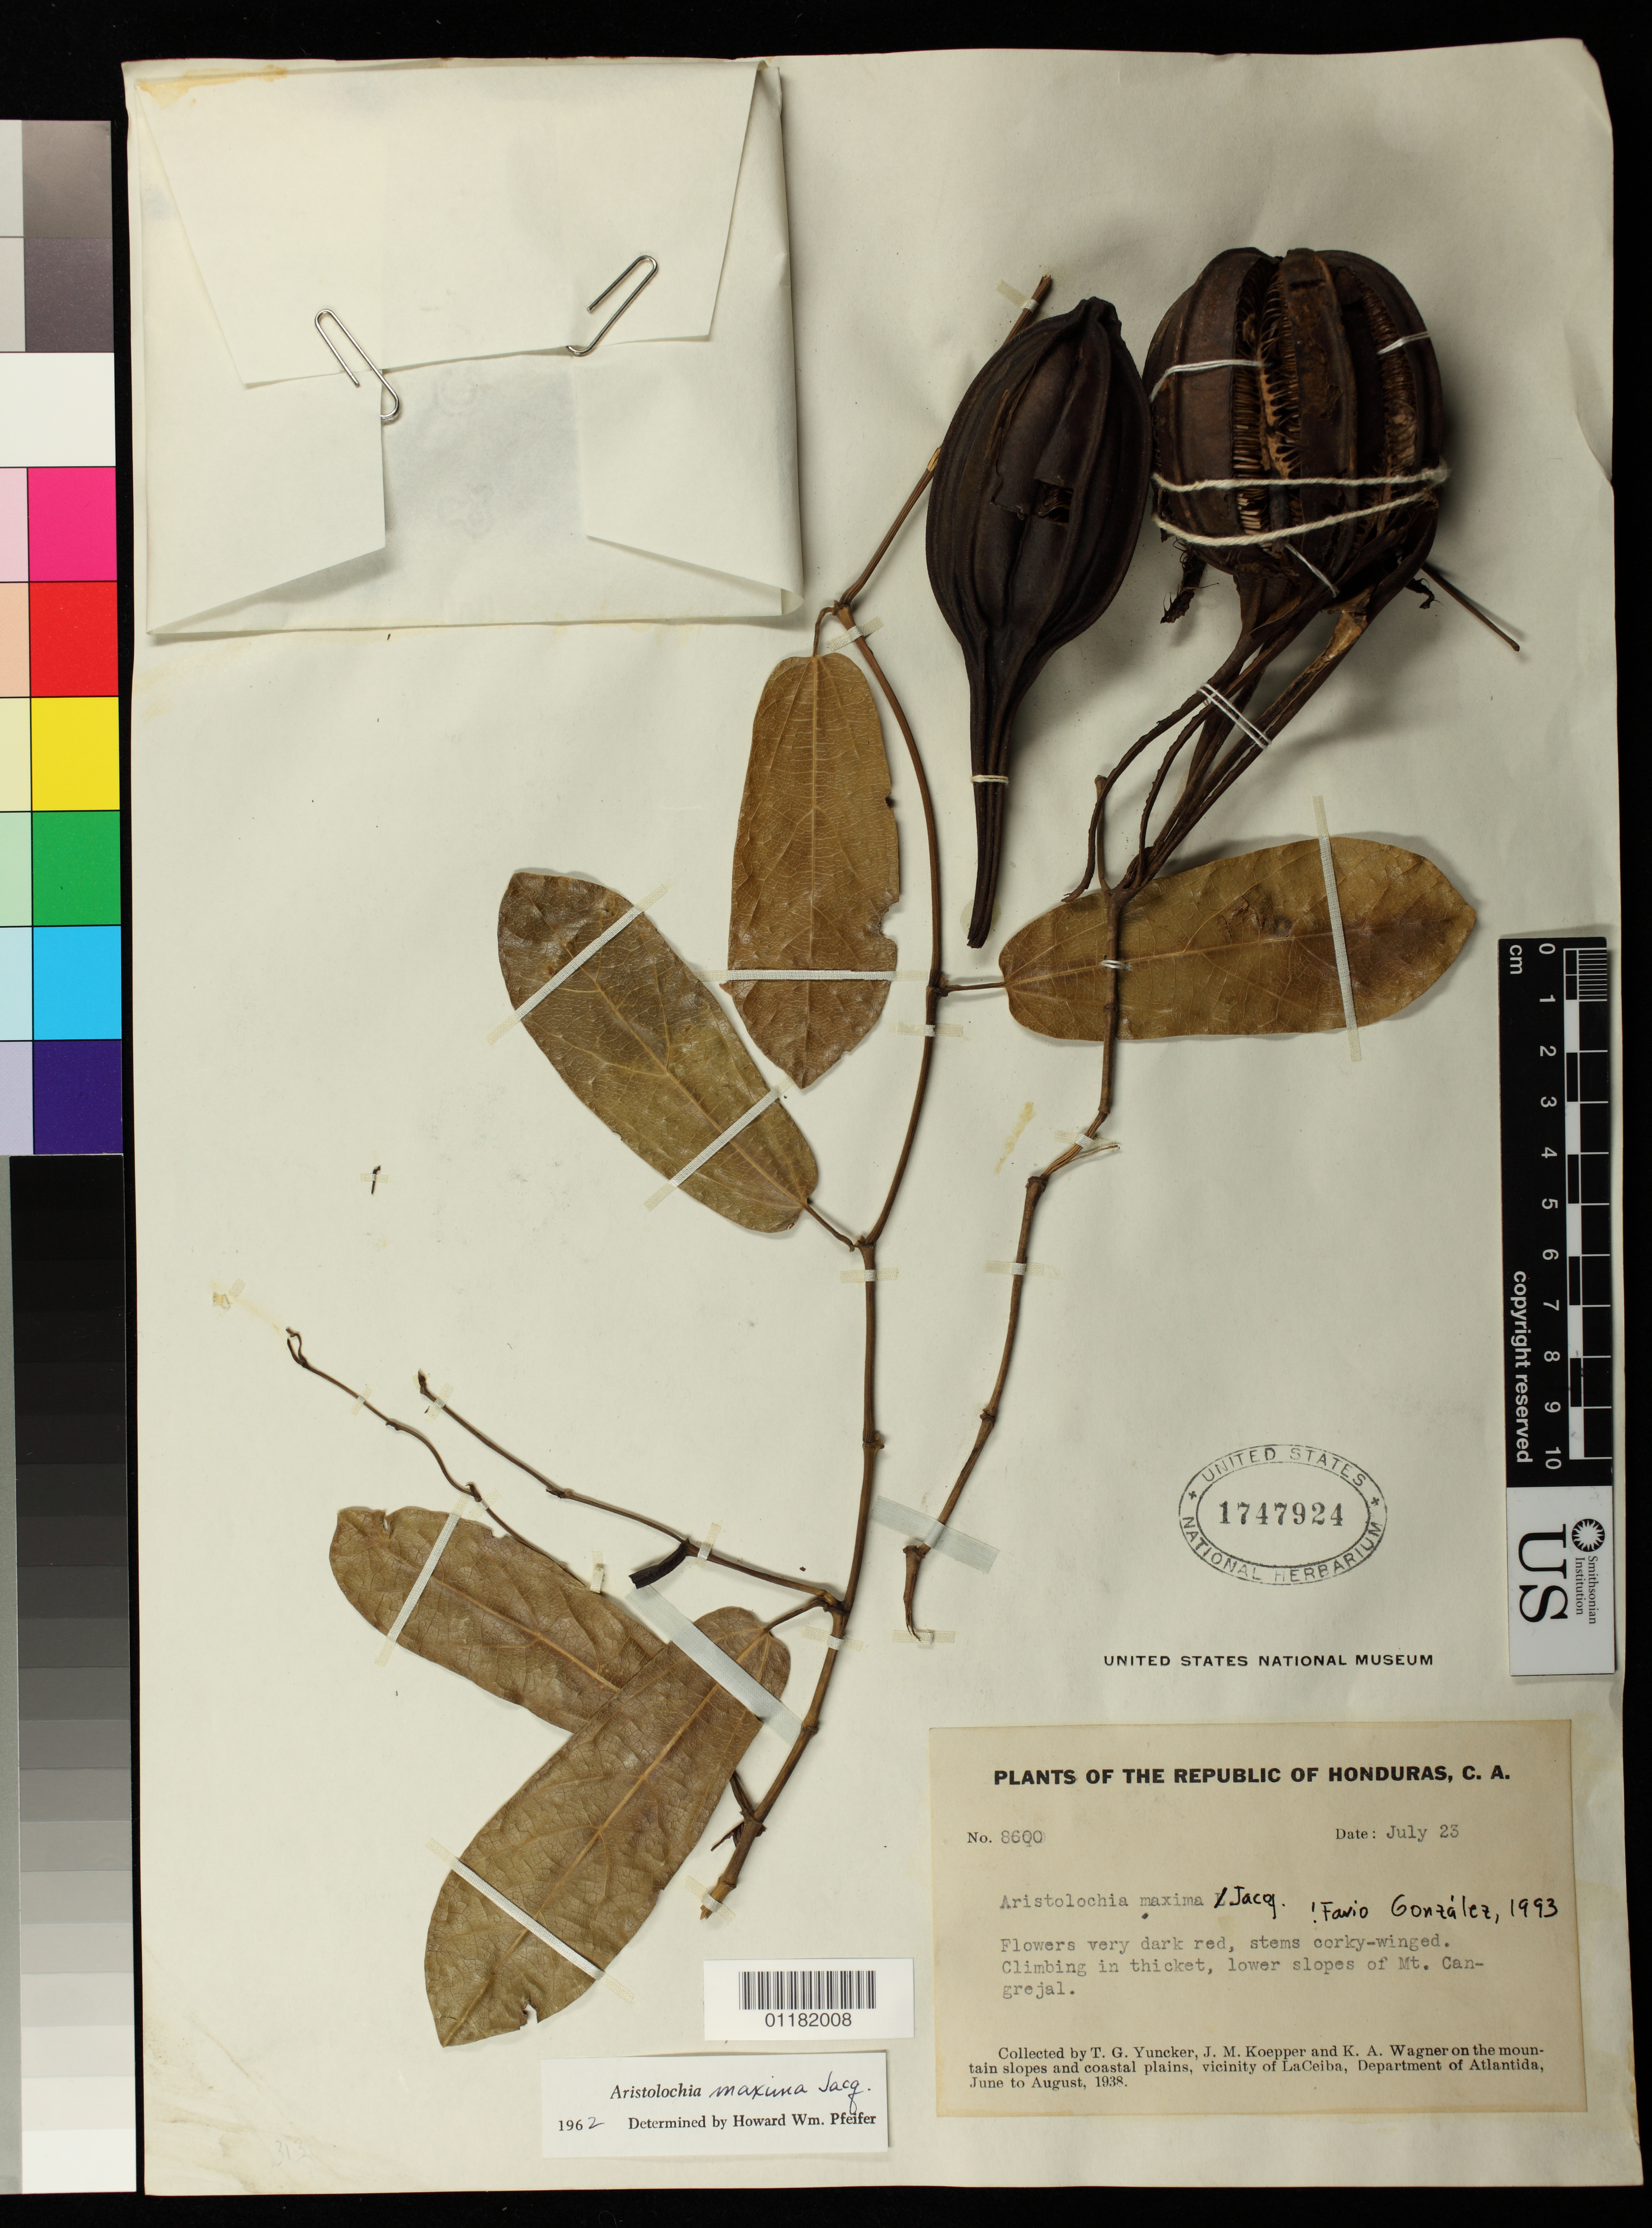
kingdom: Plantae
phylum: Tracheophyta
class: Magnoliopsida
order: Piperales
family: Aristolochiaceae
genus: Aristolochia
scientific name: Aristolochia maxima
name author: Jacq.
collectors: T. G. Yuncker, J. M. Koepper & K. A. Wagner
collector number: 8600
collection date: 1938-07-23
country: Honduras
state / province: Atlántida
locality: vicinity of La Ceiba lower slopes of Mt. Cangrejal.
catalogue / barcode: US 1747924